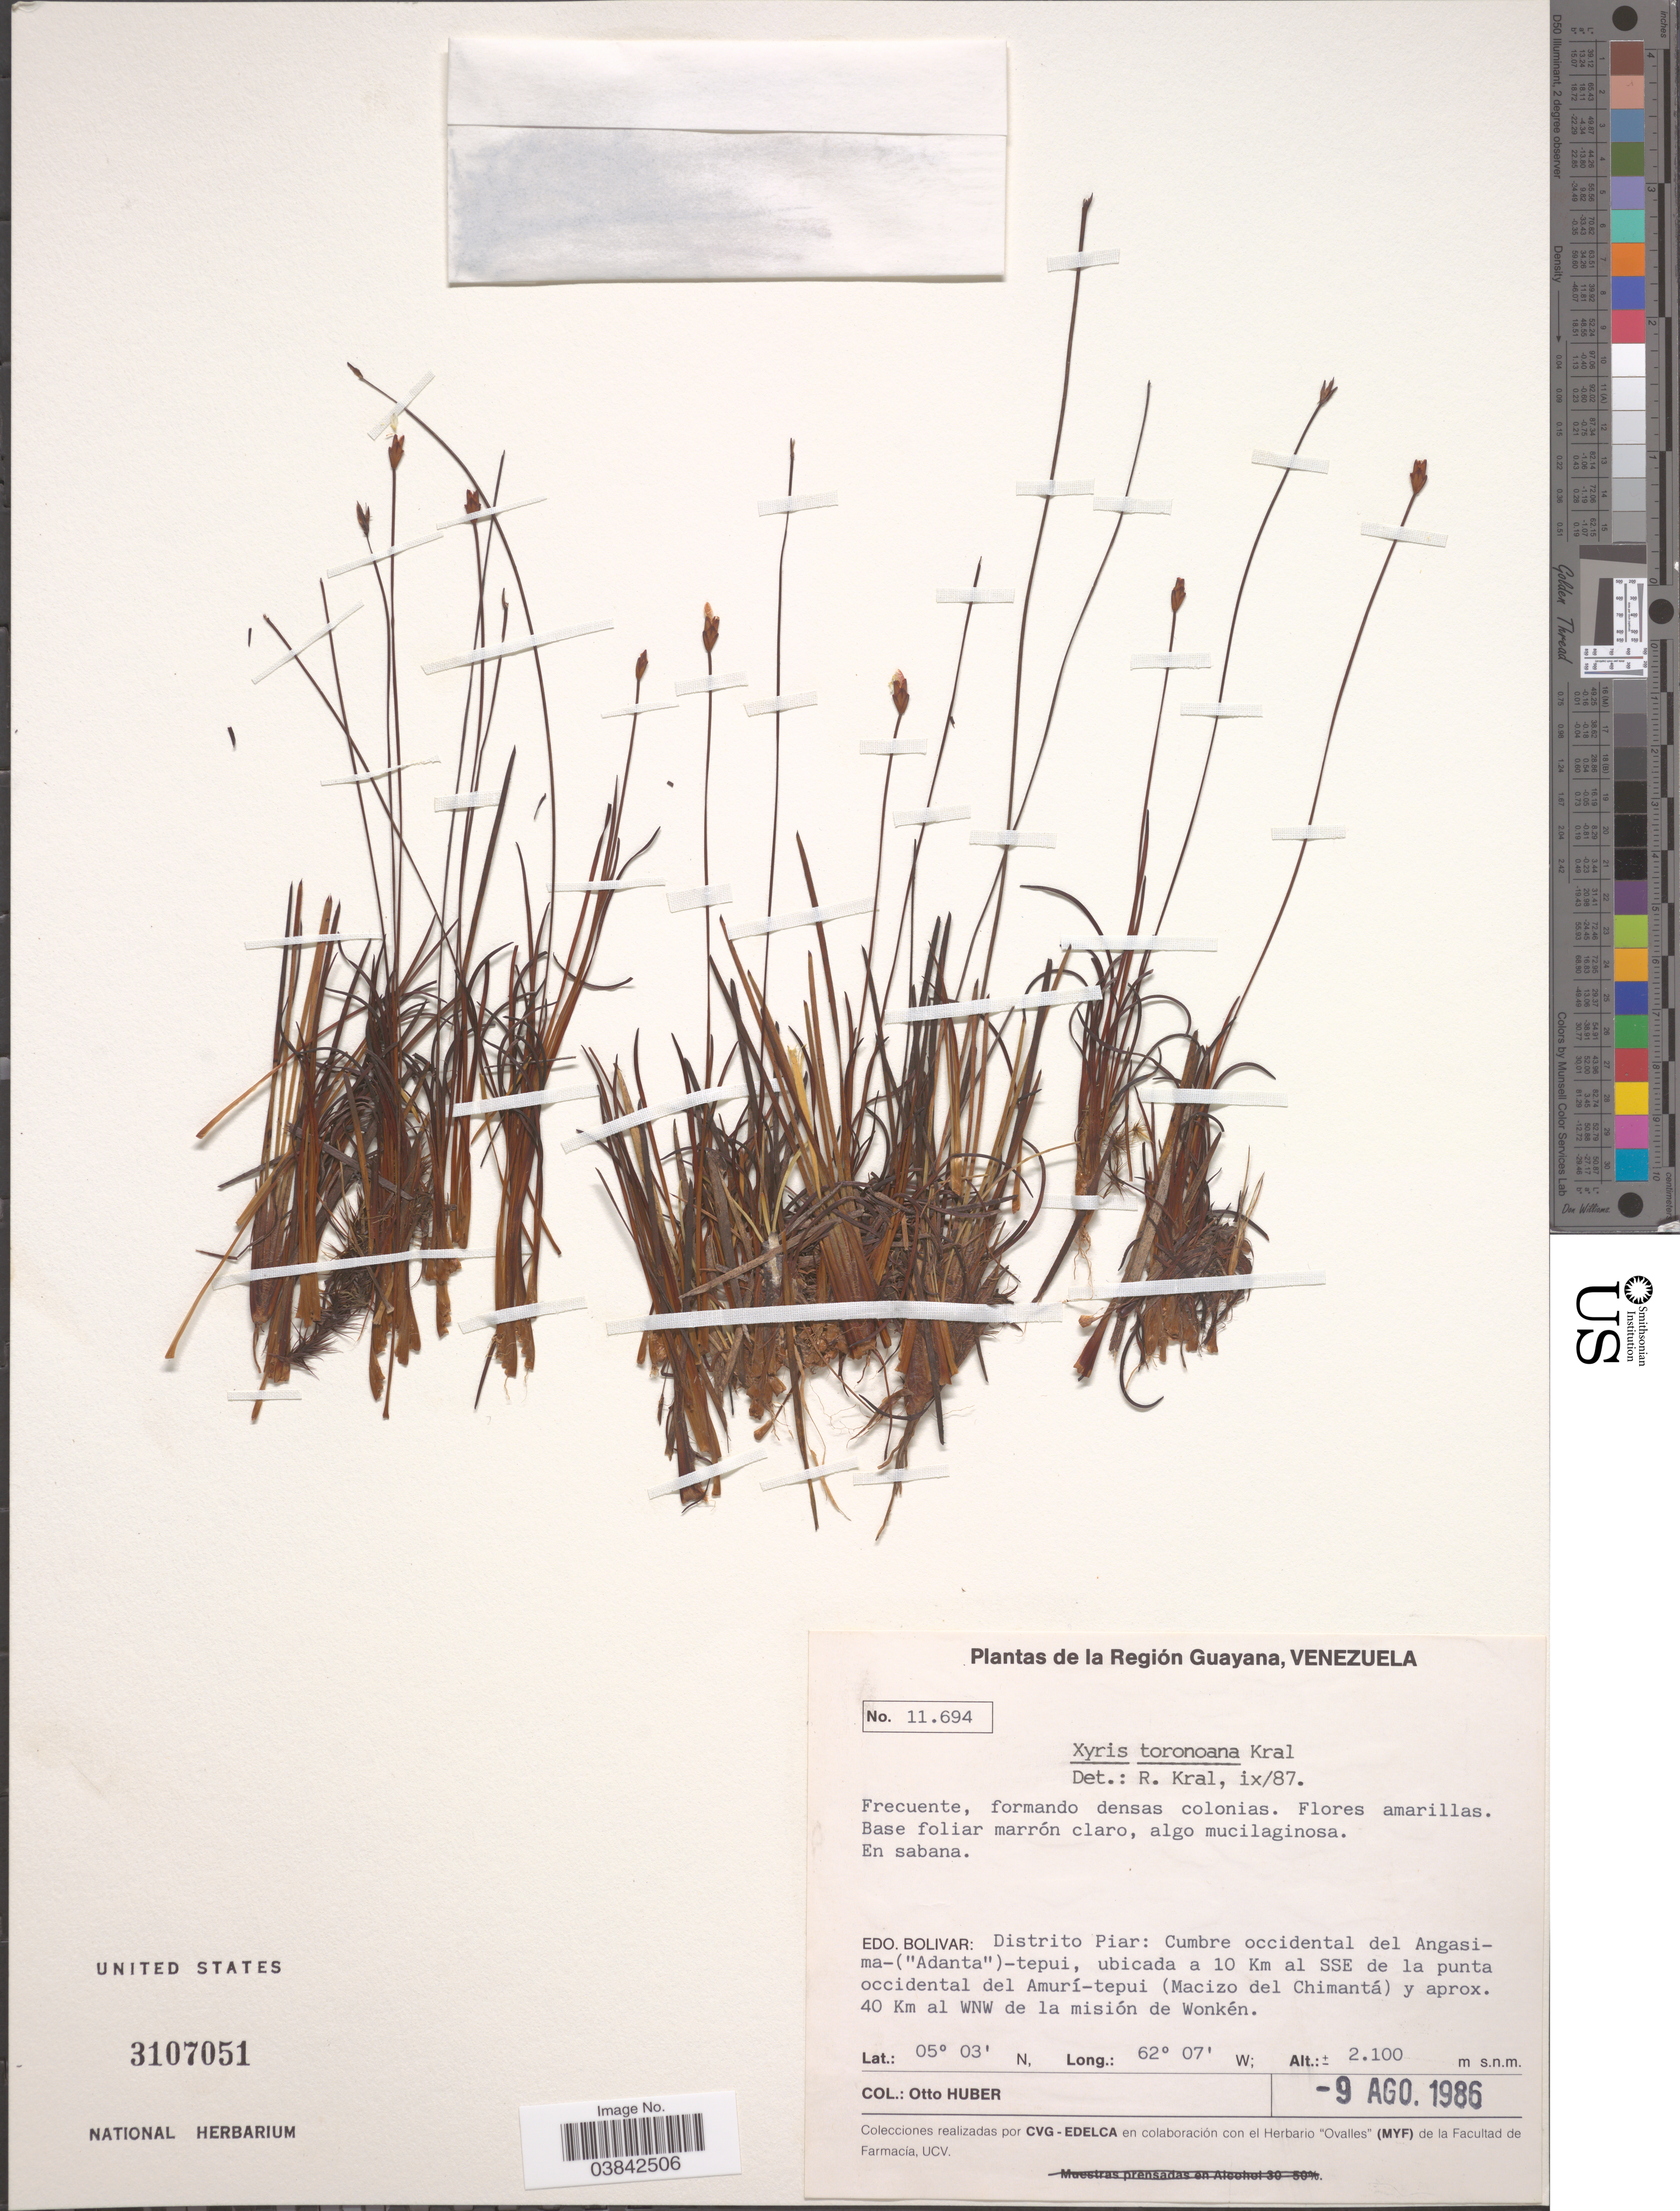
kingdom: Plantae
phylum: Tracheophyta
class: Liliopsida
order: Poales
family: Xyridaceae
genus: Xyris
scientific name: Xyris toronoana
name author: Kral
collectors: O. Huber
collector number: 11694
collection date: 1986-08-09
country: Venezuela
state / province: Bolivar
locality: La Región Guayana. Distrito Piar: Cumbre occidental del Angasima-("Adanta")-tepui, ubicada a 10 Km al SSE de la punta occidental del Amurí-tepui (Macizo del Chimantá) y approx. 40 Km al WNW de la misión de Wonkén.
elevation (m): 2100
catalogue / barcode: US 3107051